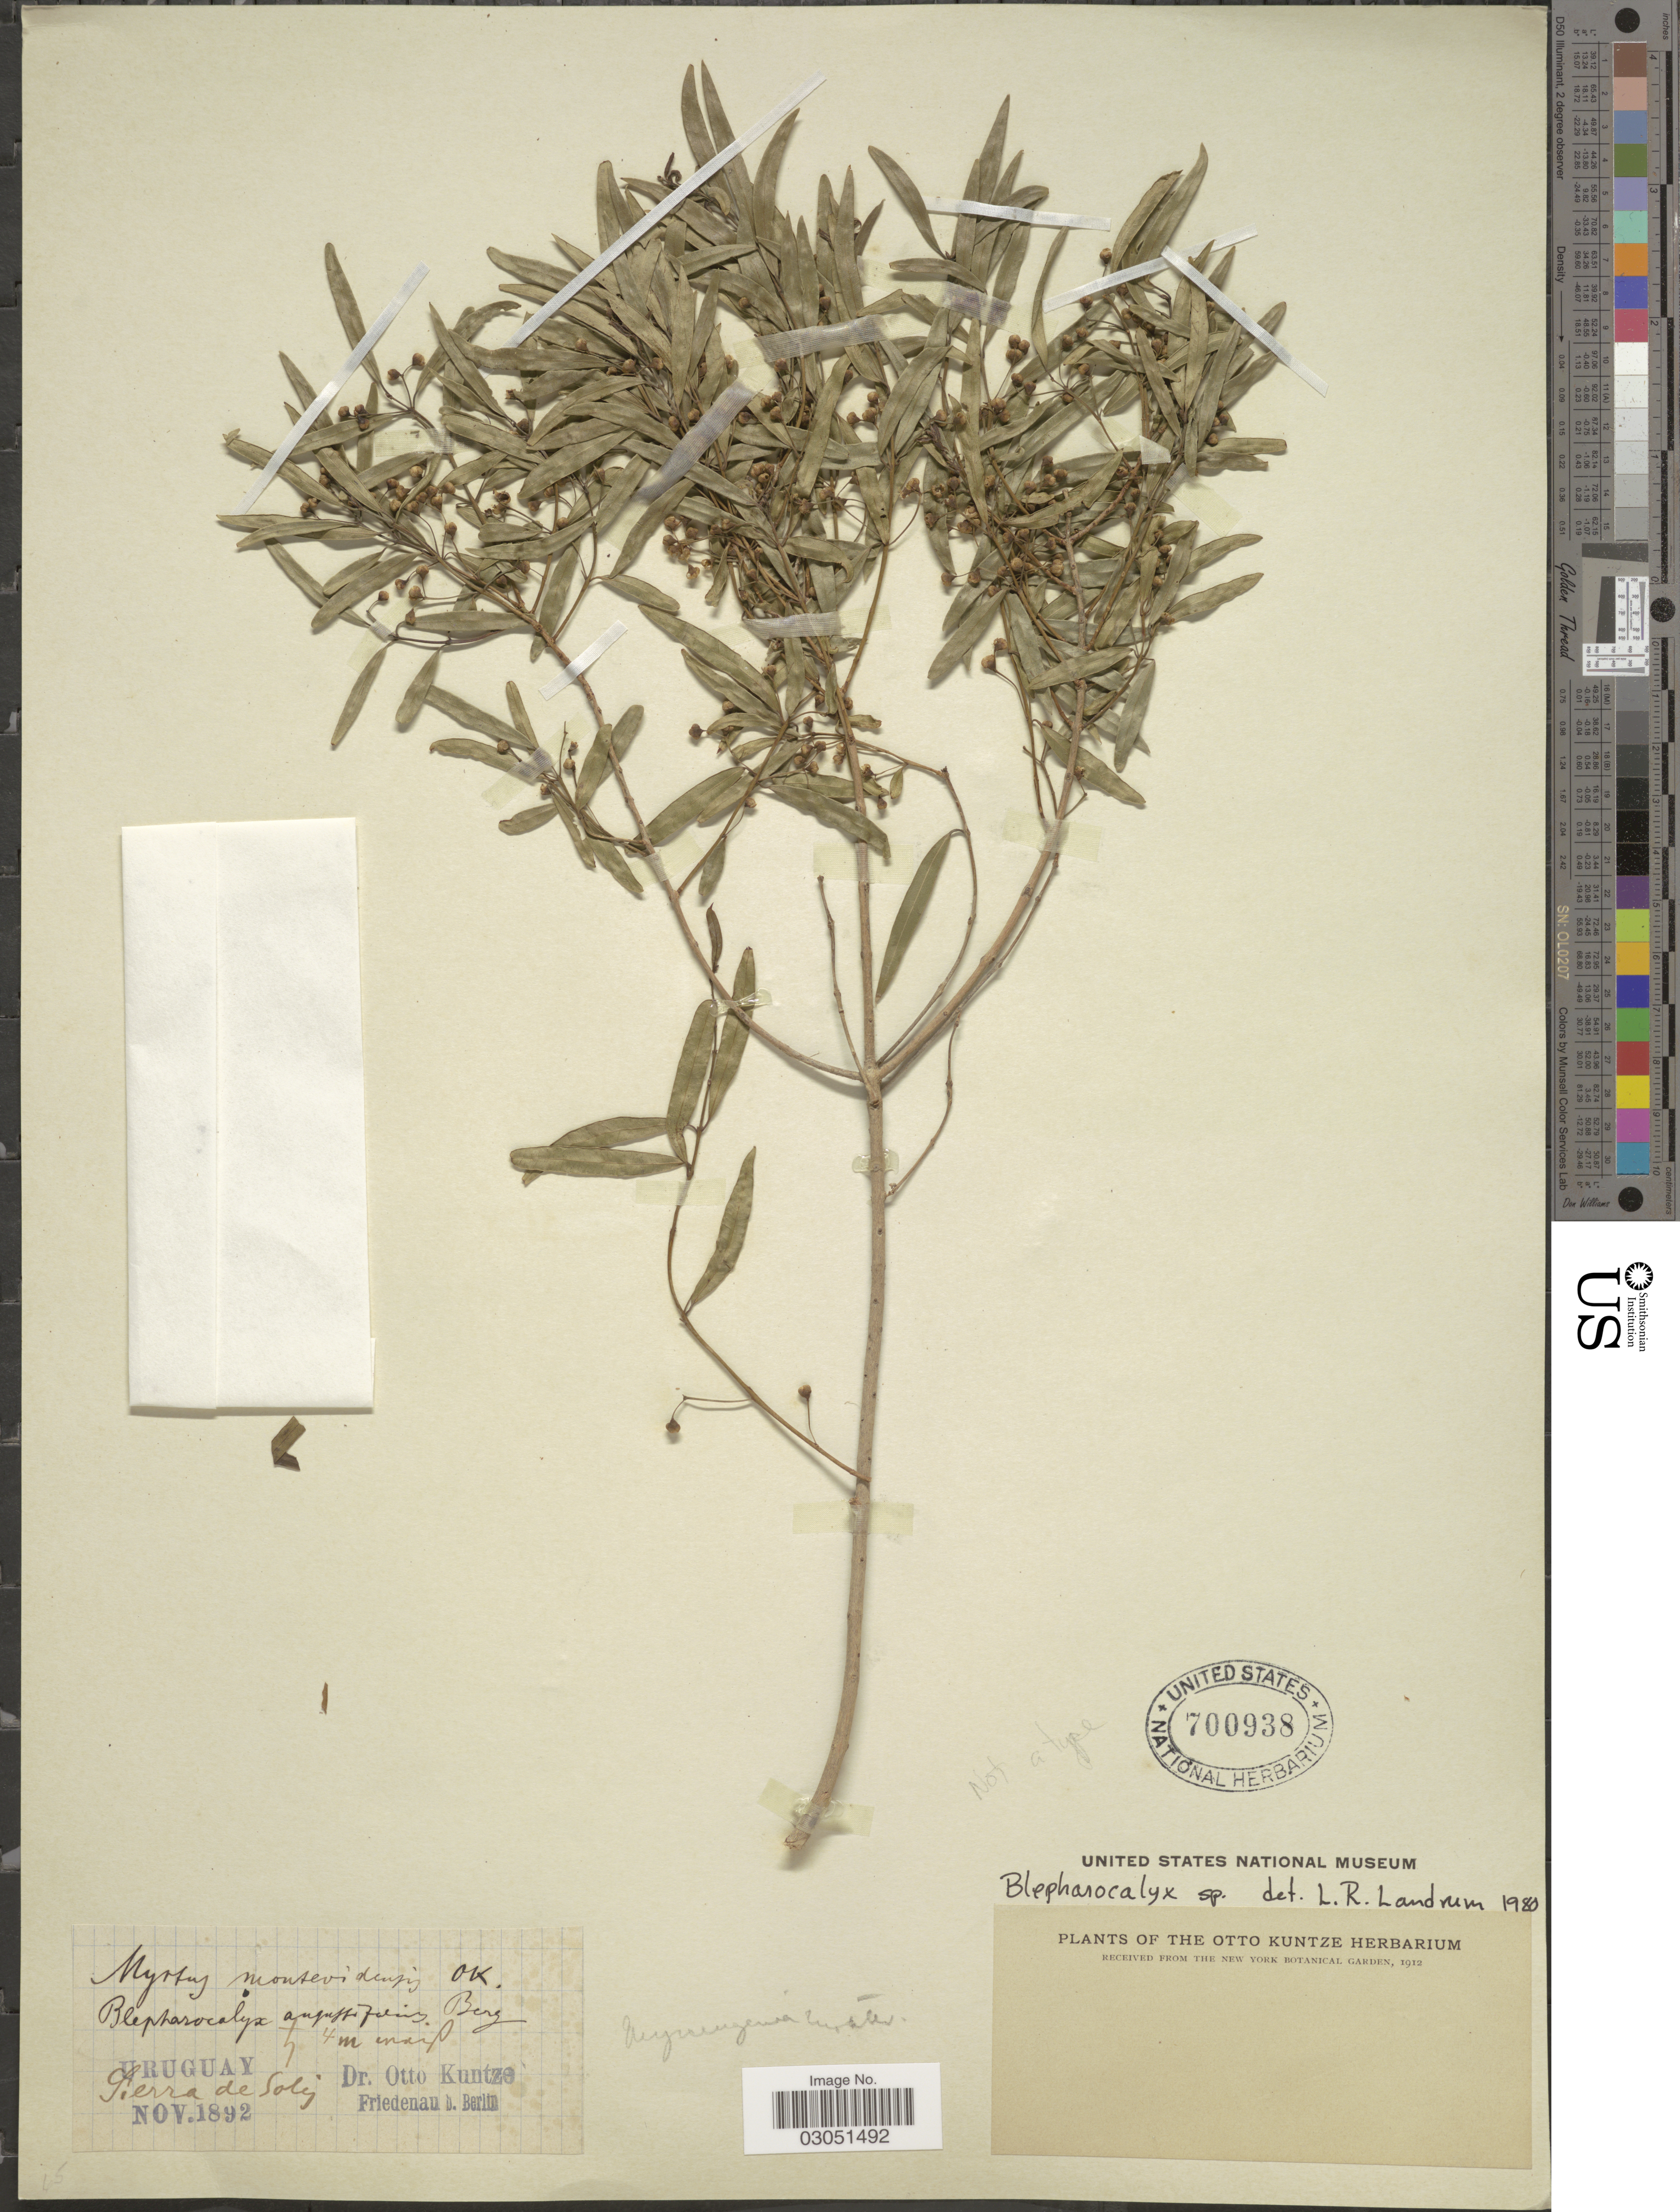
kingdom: Plantae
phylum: Tracheophyta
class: Magnoliopsida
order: Myrtales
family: Myrtaceae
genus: Blepharocalyx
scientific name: Blepharocalyx salicifolius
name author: (Kunth) O. Berg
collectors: C.E.O. Kuntze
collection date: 1892-11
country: Uruguay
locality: Sierra de Solis.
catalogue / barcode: US 700938